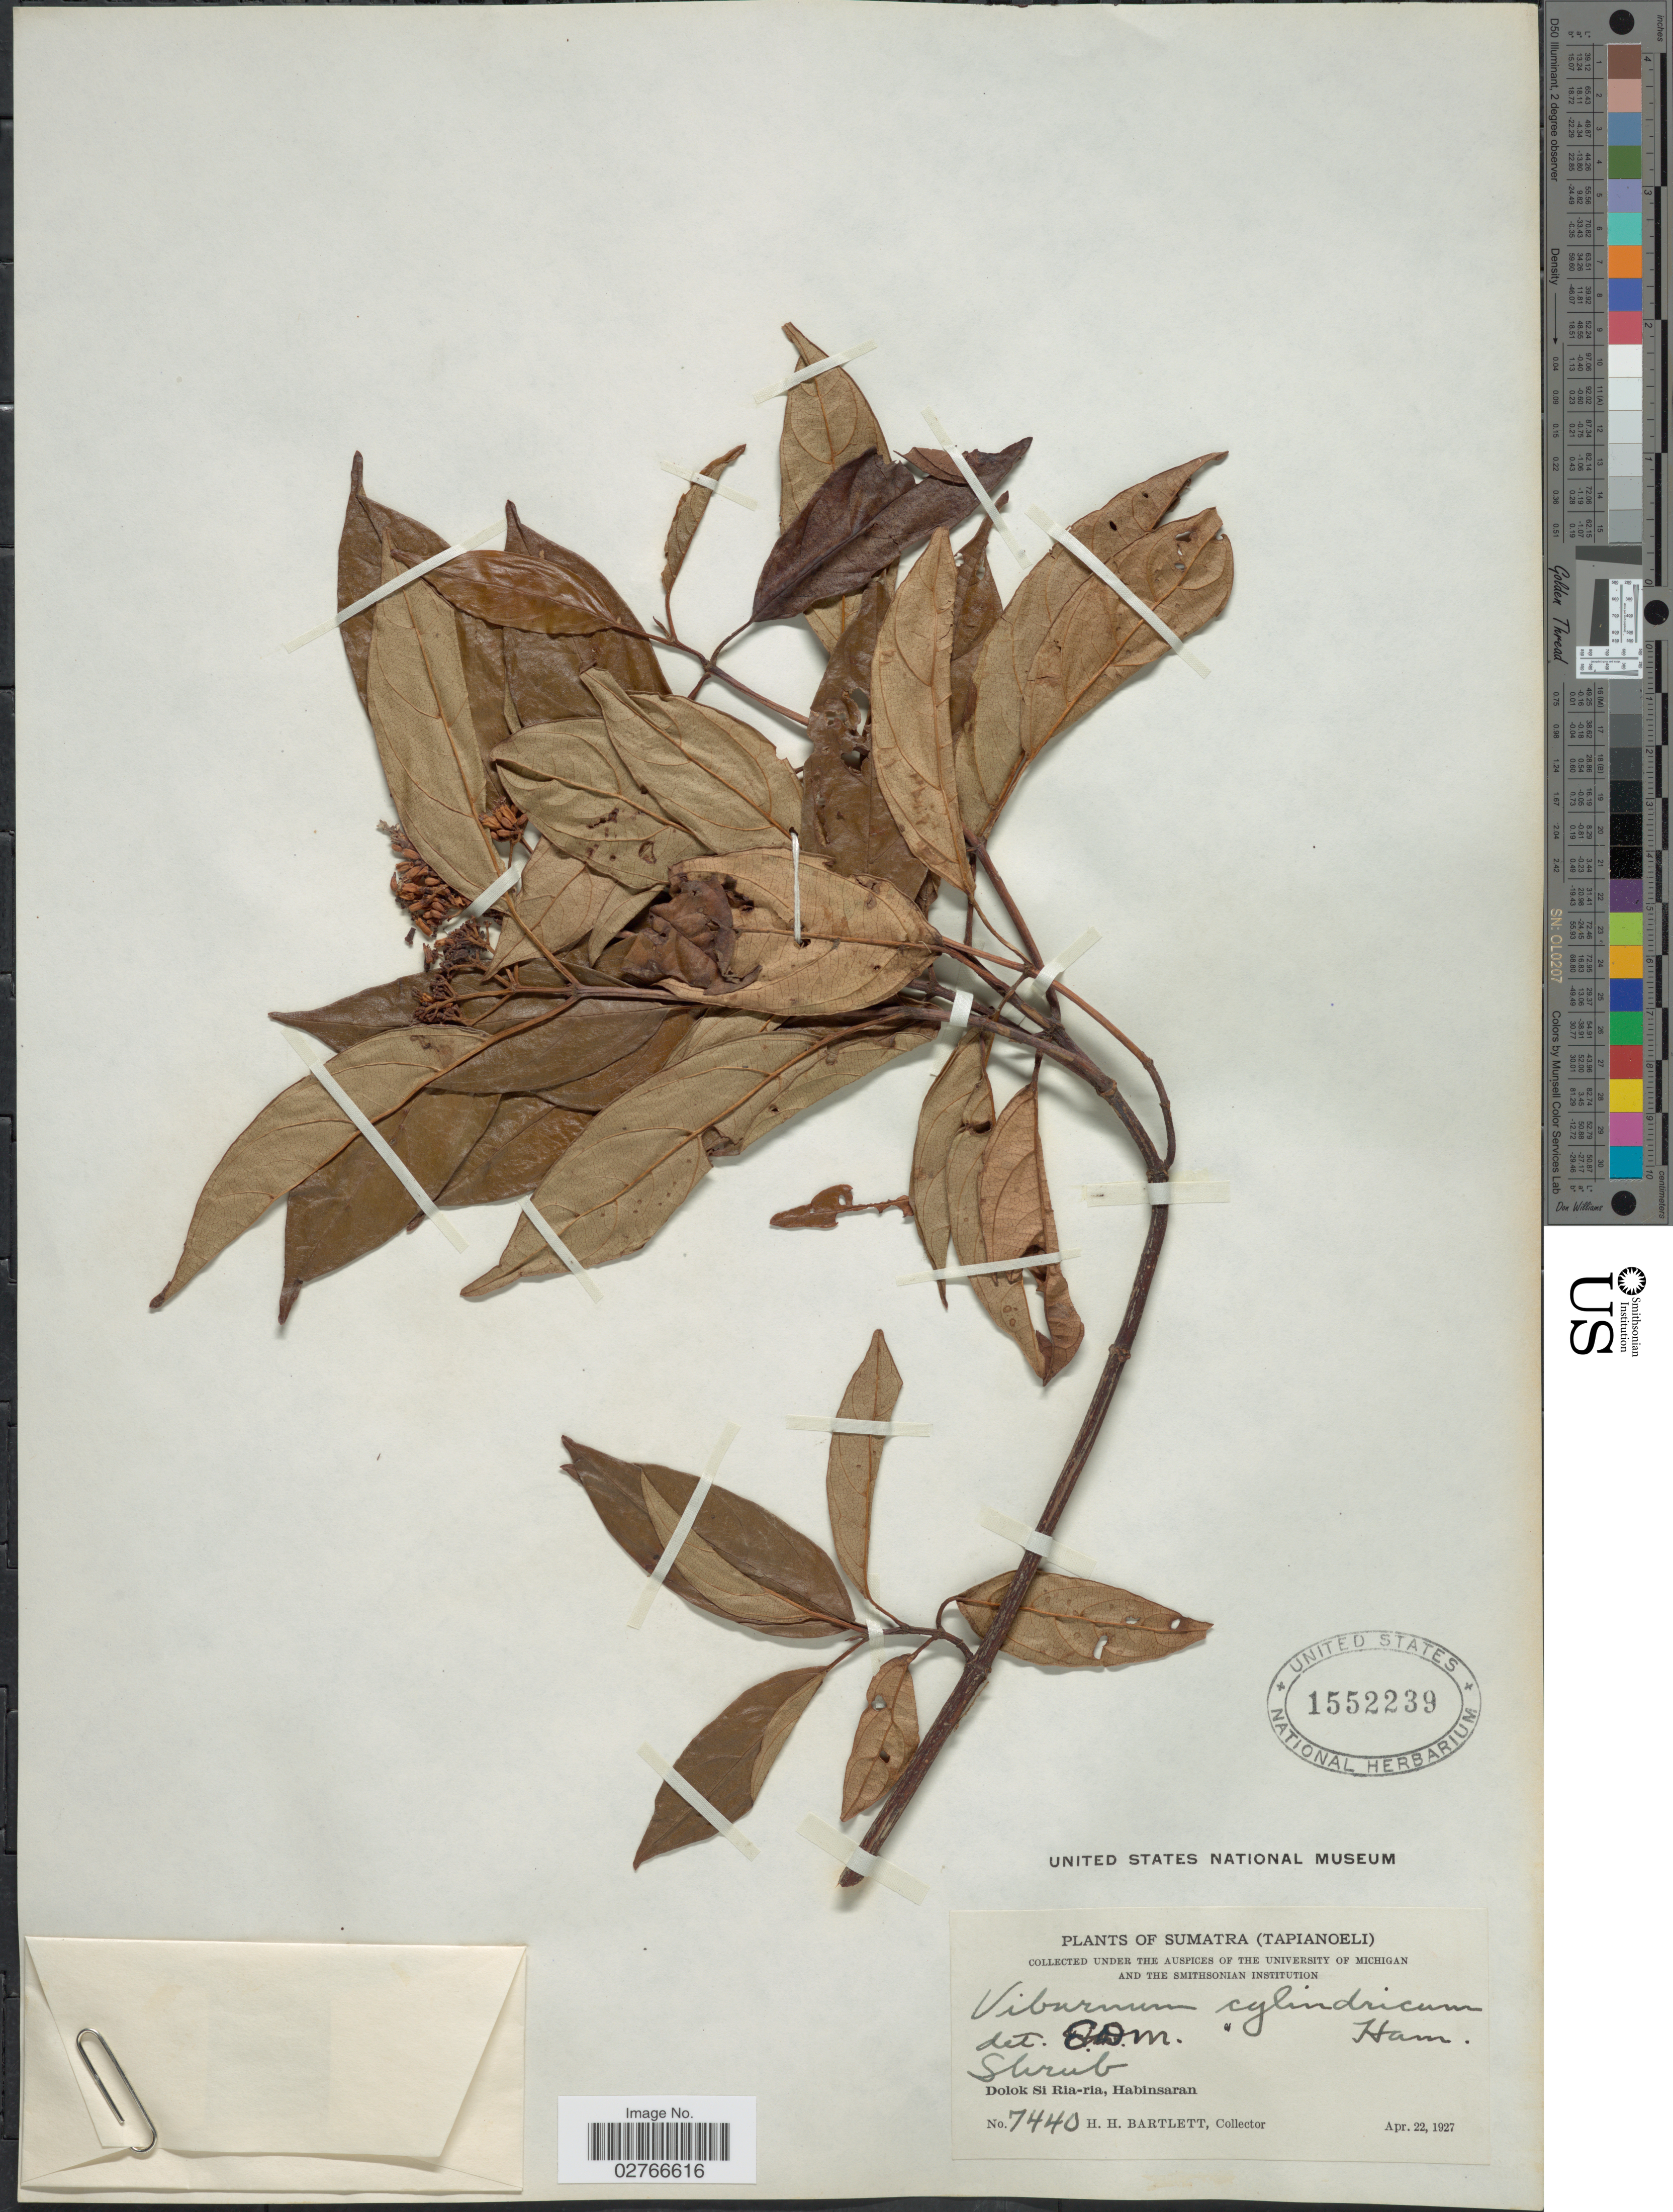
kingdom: Plantae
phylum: Tracheophyta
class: Magnoliopsida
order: Dipsacales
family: Viburnaceae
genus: Viburnum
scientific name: Viburnum cylindricum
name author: Buch.-Ham.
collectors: H. H. Bartlett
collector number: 7440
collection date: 1927-04-22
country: Indonesia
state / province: Sumatra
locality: (Tapianoeli). Dolok Si Ria-ria, Habinsaran.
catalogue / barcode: US 1552239